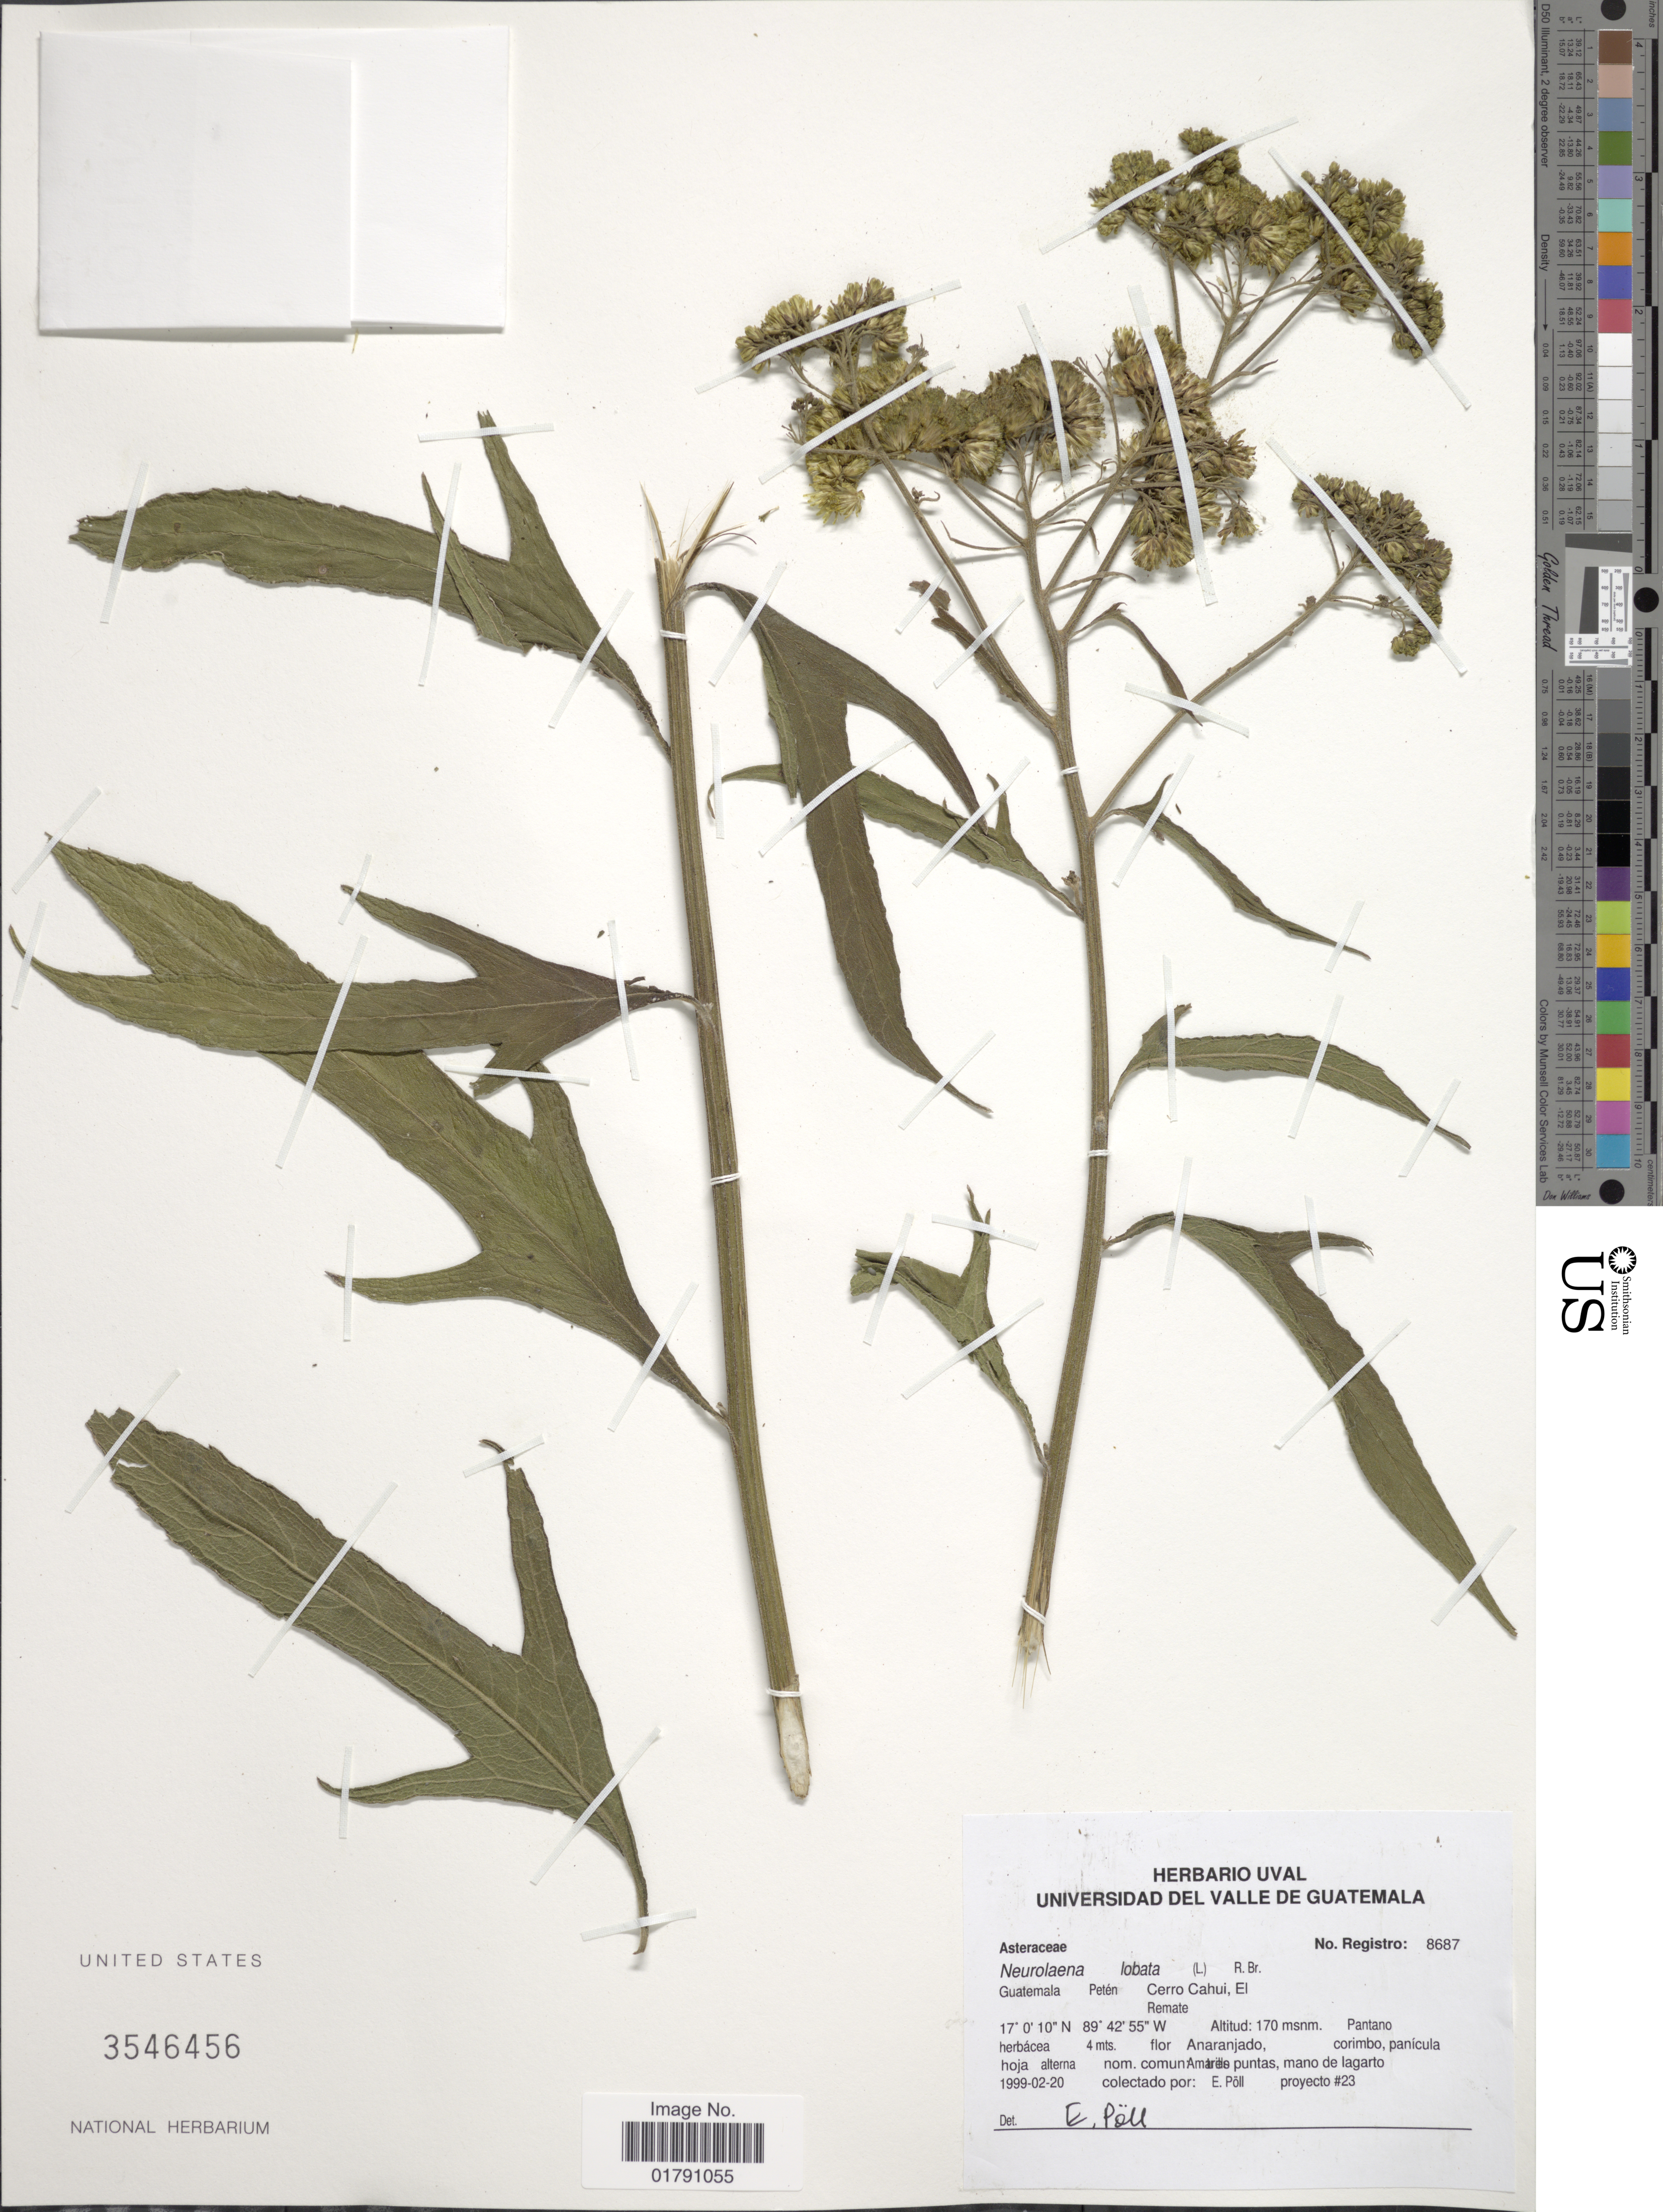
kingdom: Plantae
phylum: Tracheophyta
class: Magnoliopsida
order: Asterales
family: Asteraceae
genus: Neurolaena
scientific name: Neurolaena lobata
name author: (L.) R. Br. ex Cass.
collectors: E. Pöll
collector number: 23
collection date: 1999-02-20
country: Guatemala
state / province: El Petén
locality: Cerro Cahui, El Remate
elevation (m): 170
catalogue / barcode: US 3546456